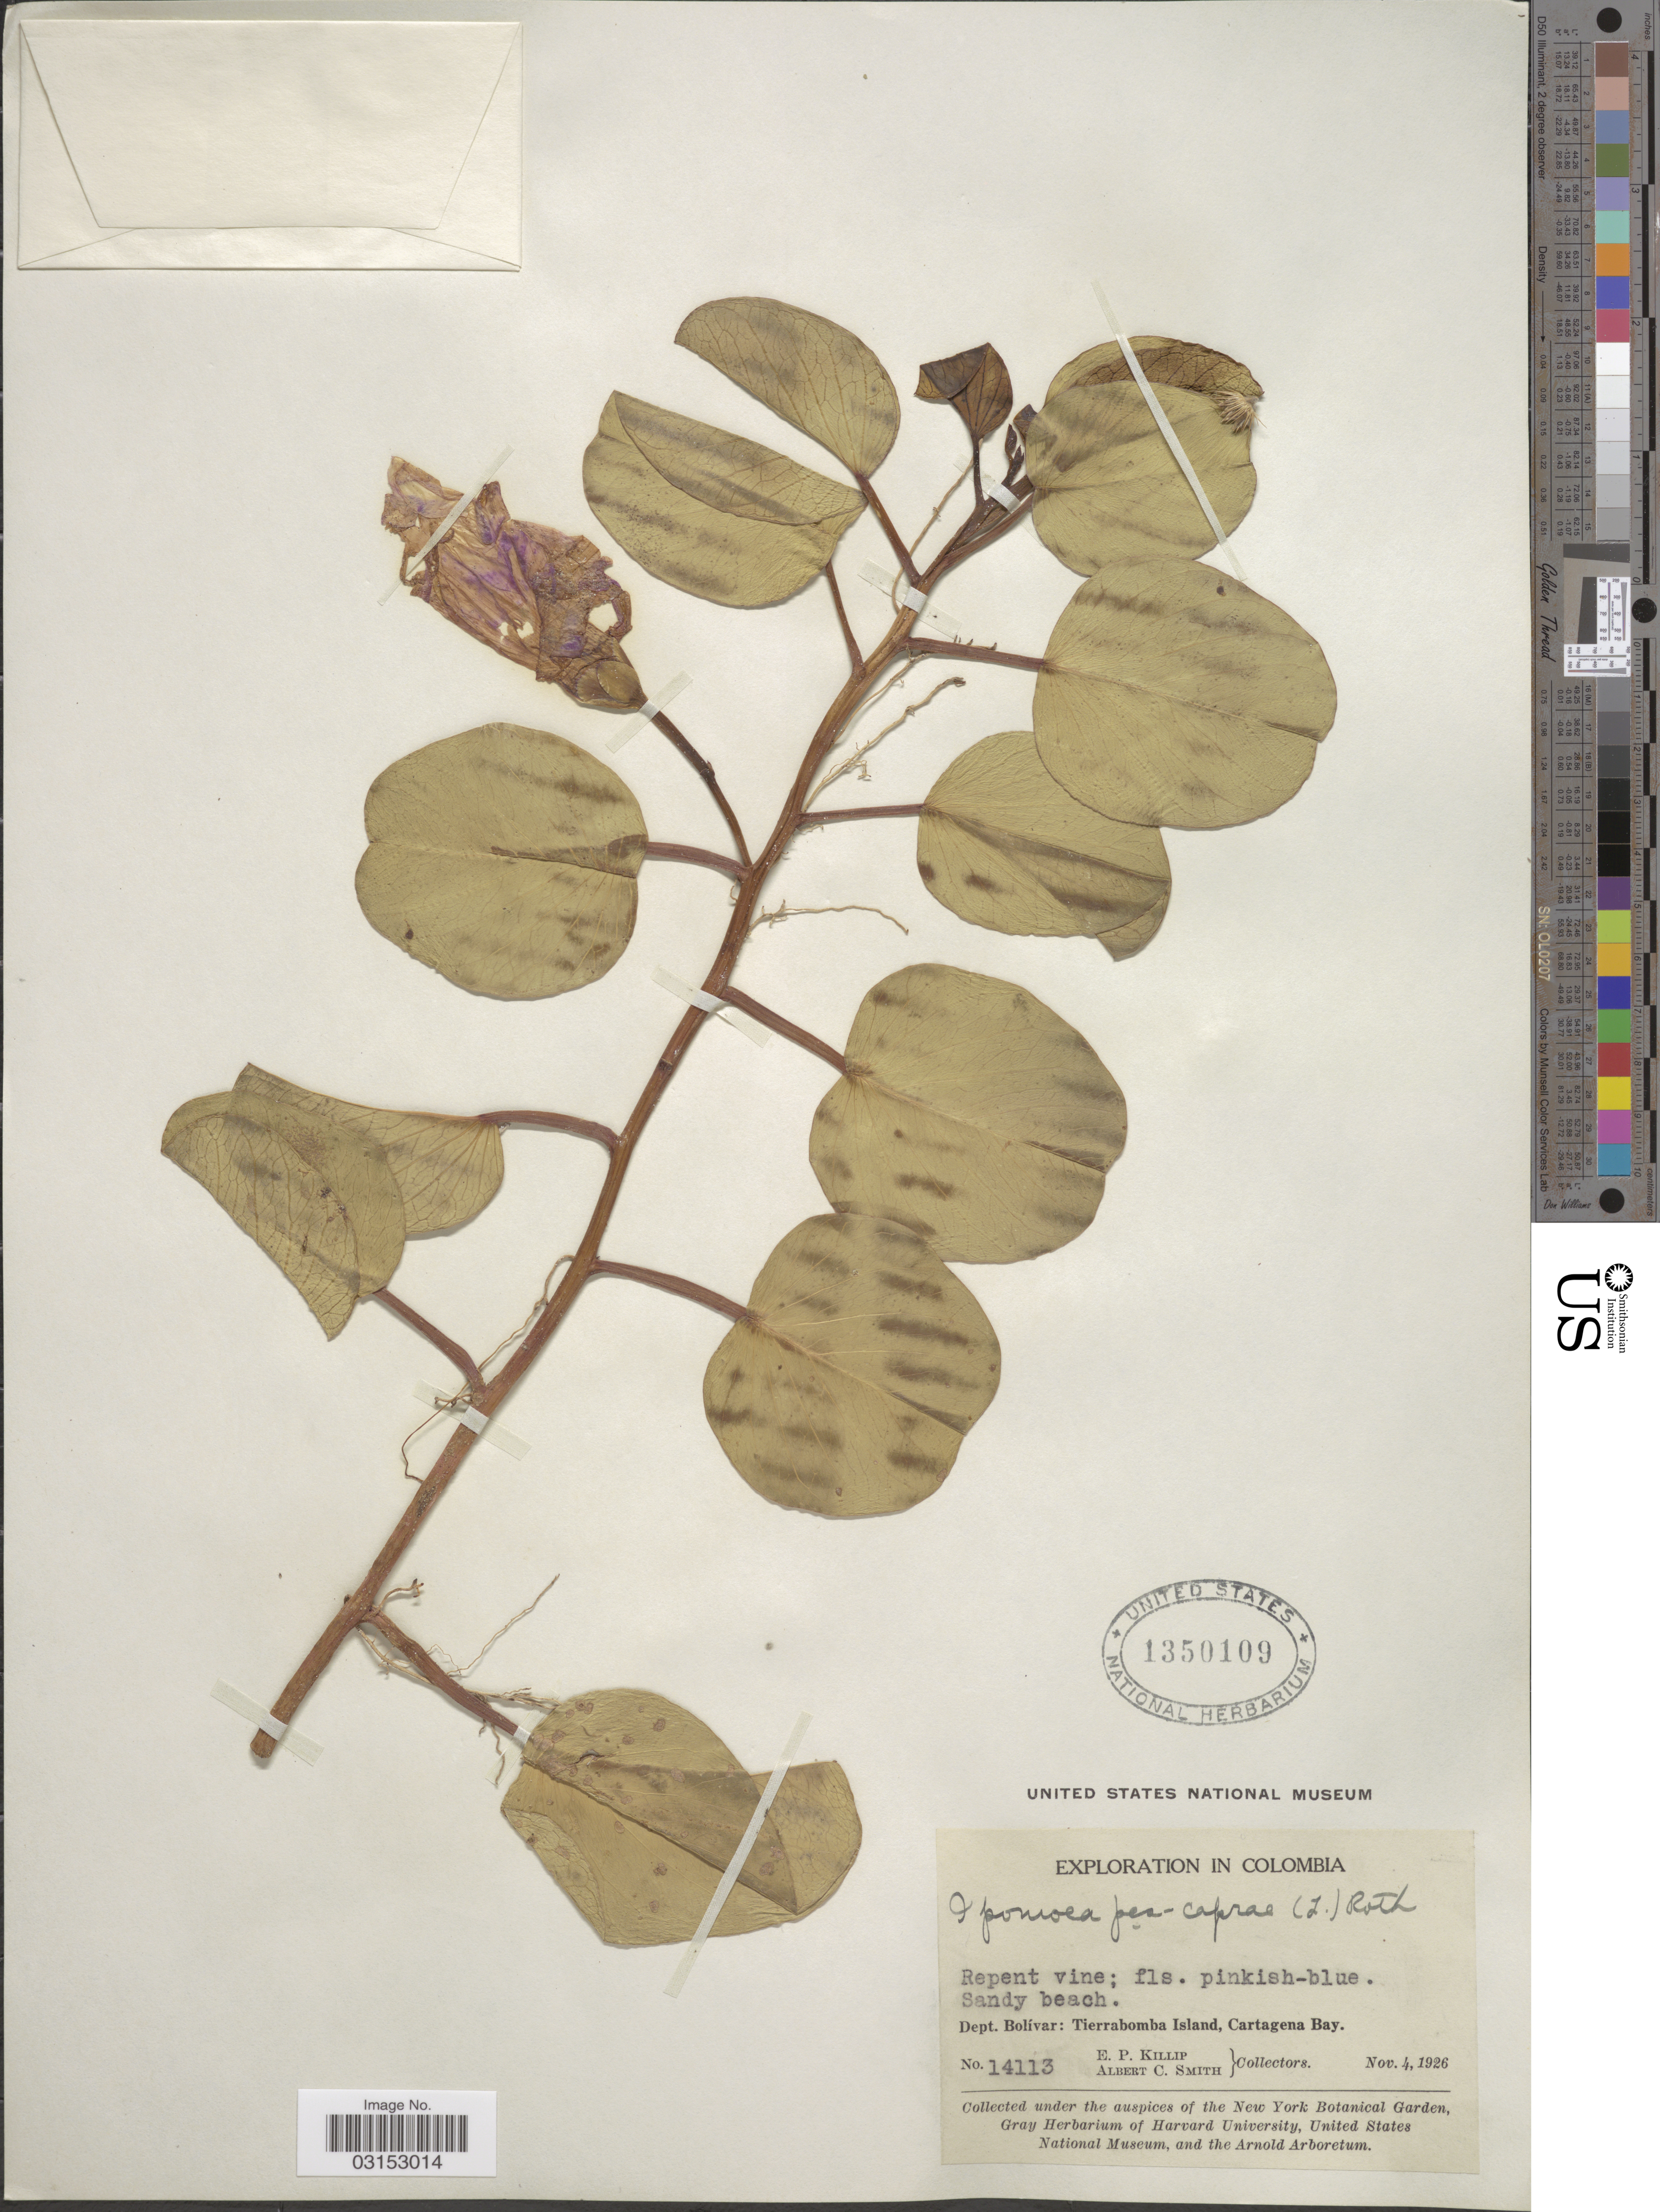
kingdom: Plantae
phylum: Tracheophyta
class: Magnoliopsida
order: Solanales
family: Convolvulaceae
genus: Ipomoea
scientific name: Ipomoea pes-caprae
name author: (L.) R. Br.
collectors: E. P. Killip & A. C. Smith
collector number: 14113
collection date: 1926-11-04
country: Colombia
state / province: Bolívar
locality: Dept. Bolívar: Tierrabomba Island, Cartagena Bay.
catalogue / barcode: US 1350109